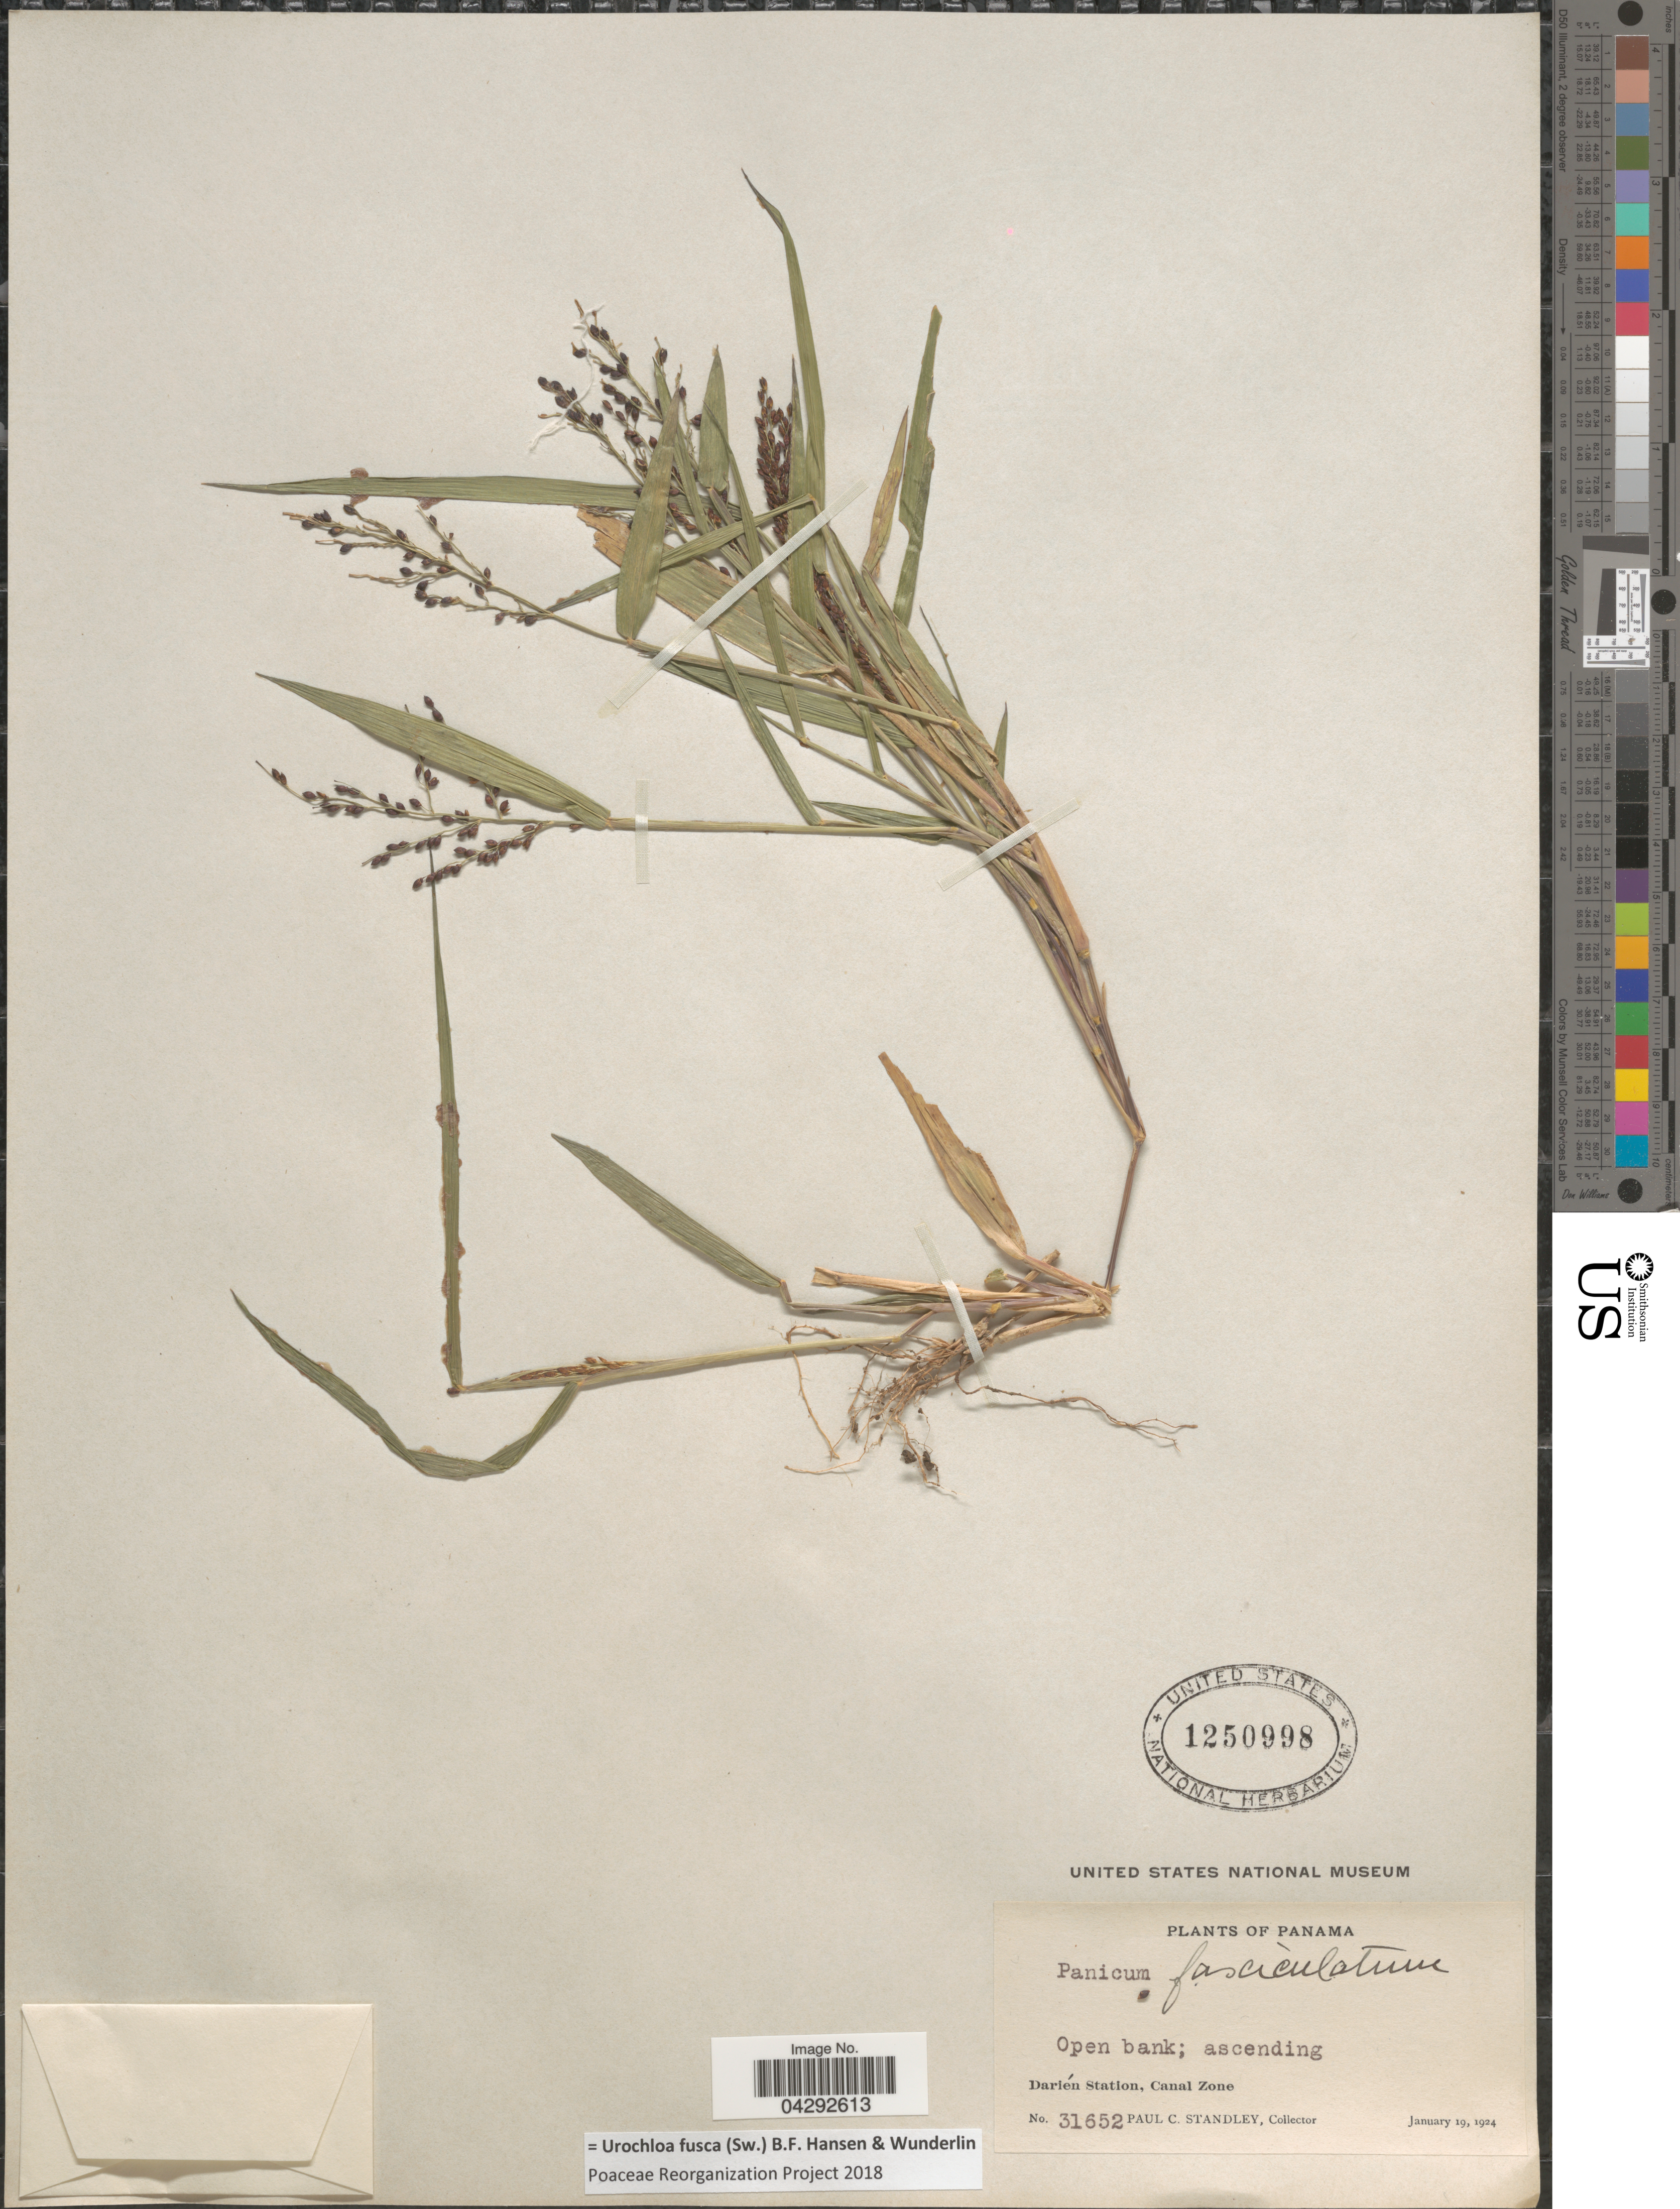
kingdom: Plantae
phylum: Tracheophyta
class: Liliopsida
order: Poales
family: Poaceae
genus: Urochloa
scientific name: Urochloa fusca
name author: (Sw.) B.F. Hansen & Wunderlin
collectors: P. C. Standley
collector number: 31652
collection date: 1924-01-19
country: Panama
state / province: Colón / Panamá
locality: Open bank. Darién Station, Canal Zone.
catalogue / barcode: US 1250998